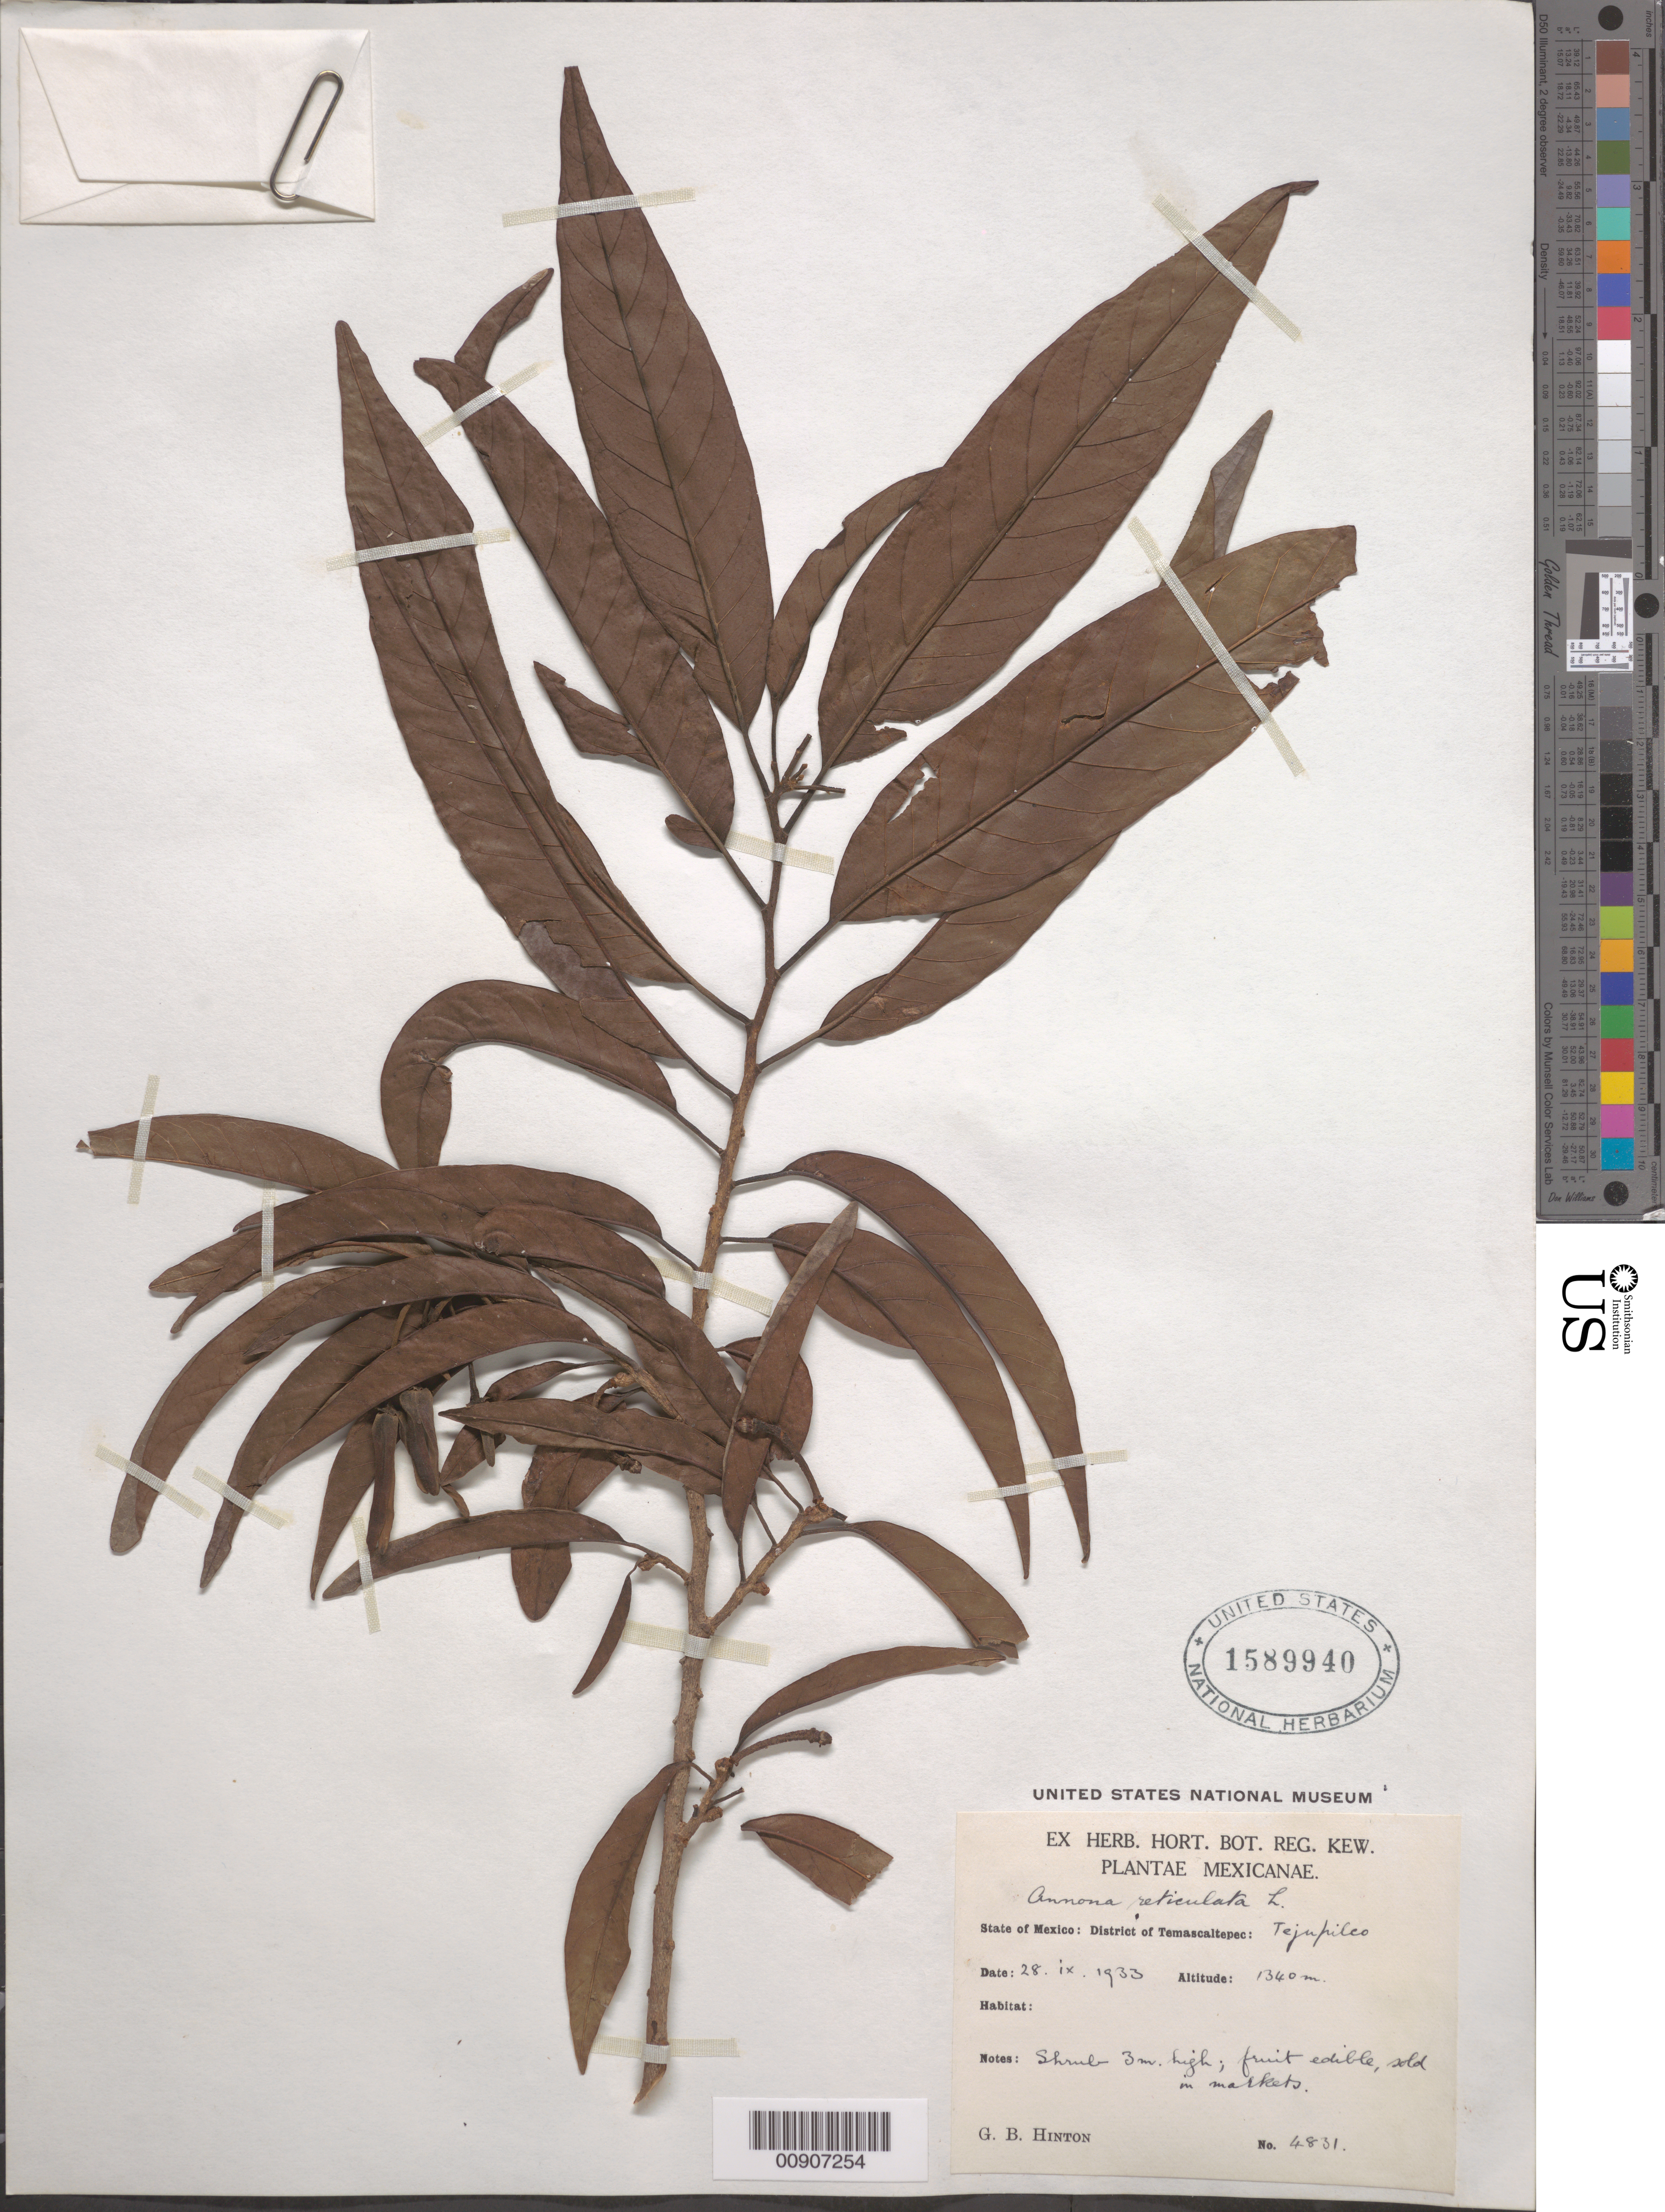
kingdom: Plantae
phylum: Tracheophyta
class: Magnoliopsida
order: Magnoliales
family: Annonaceae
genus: Annona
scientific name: Annona reticulata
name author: L.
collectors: G. B. Hinton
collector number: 4831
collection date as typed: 28 Sep 1933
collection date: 1933-09-28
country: Mexico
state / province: México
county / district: Temascaltepec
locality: State of Mexico: District of Temascaltepec: Tejupilco.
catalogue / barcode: US 1589940